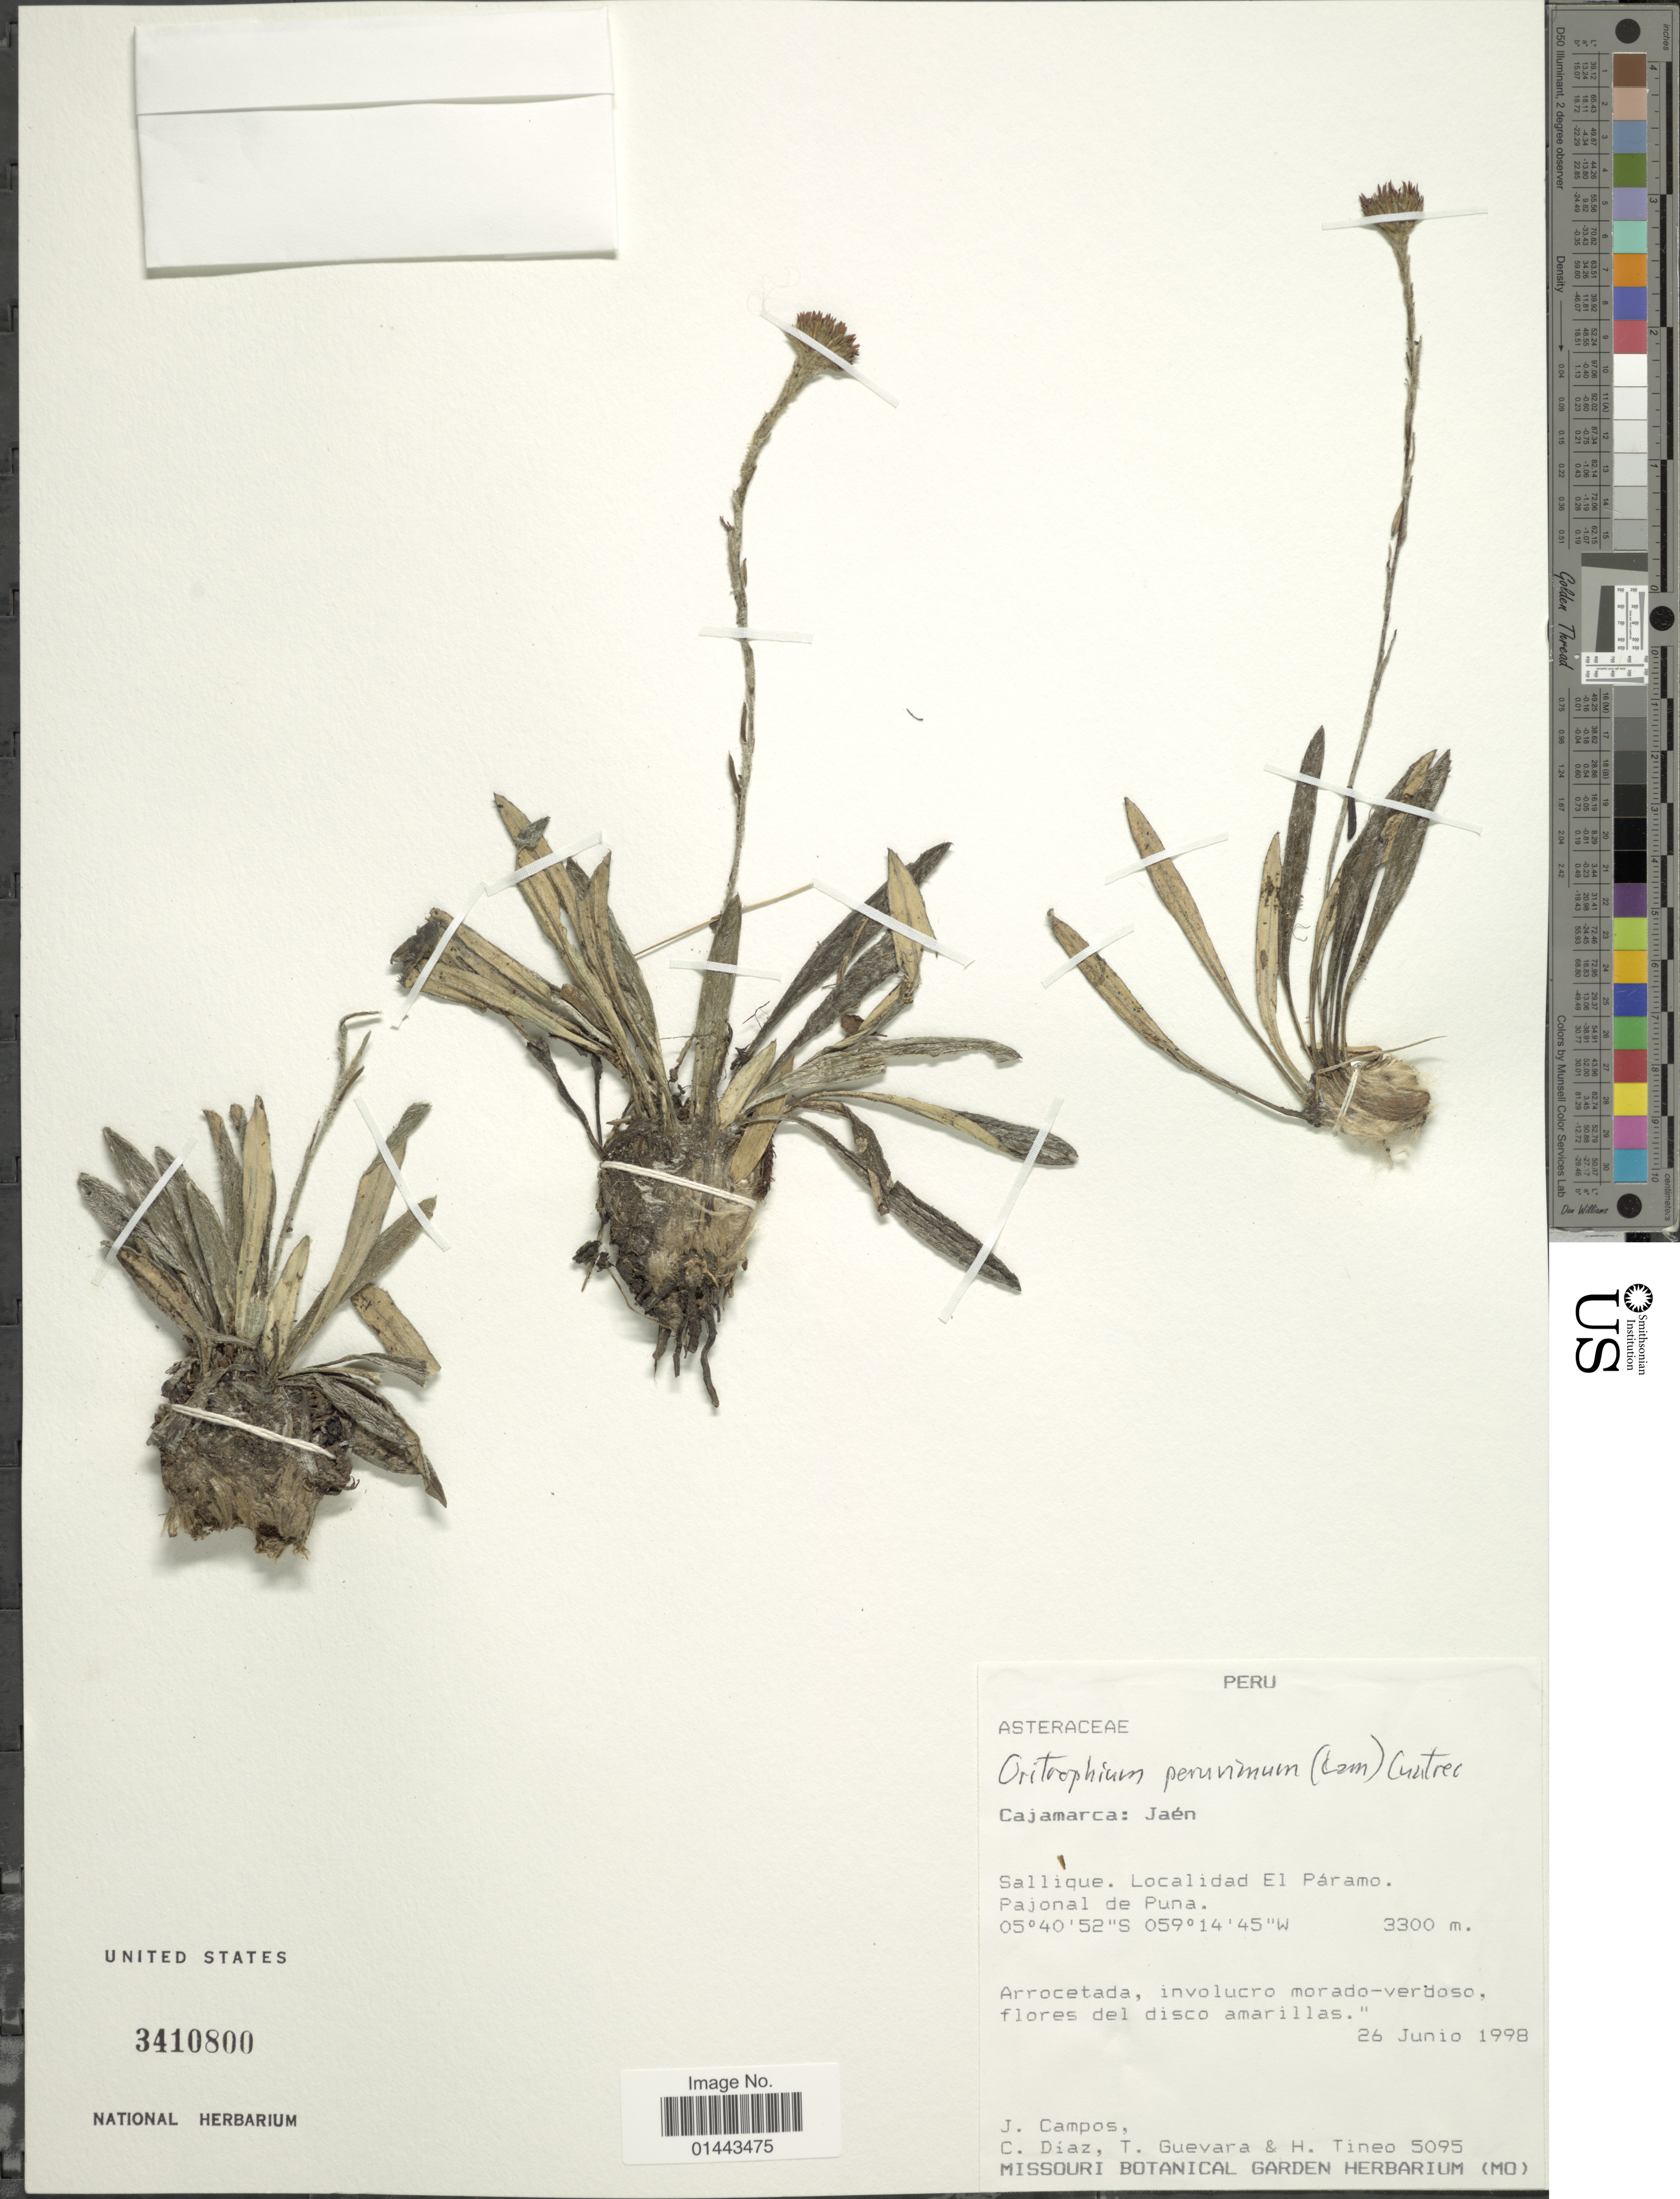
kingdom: Plantae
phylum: Tracheophyta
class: Magnoliopsida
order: Asterales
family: Asteraceae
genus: Oritrophium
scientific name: Oritrophium peruvianum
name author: (Lam.) Cuatrec.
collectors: J. Campos, C. Díaz, T. Guevara & H. Tineo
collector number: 5095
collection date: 1998-06-26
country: Peru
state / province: Cajamarca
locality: Jaen, Sallique, Localidad El Paramo, Pajonal de Puna.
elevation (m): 3300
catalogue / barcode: US 3410800